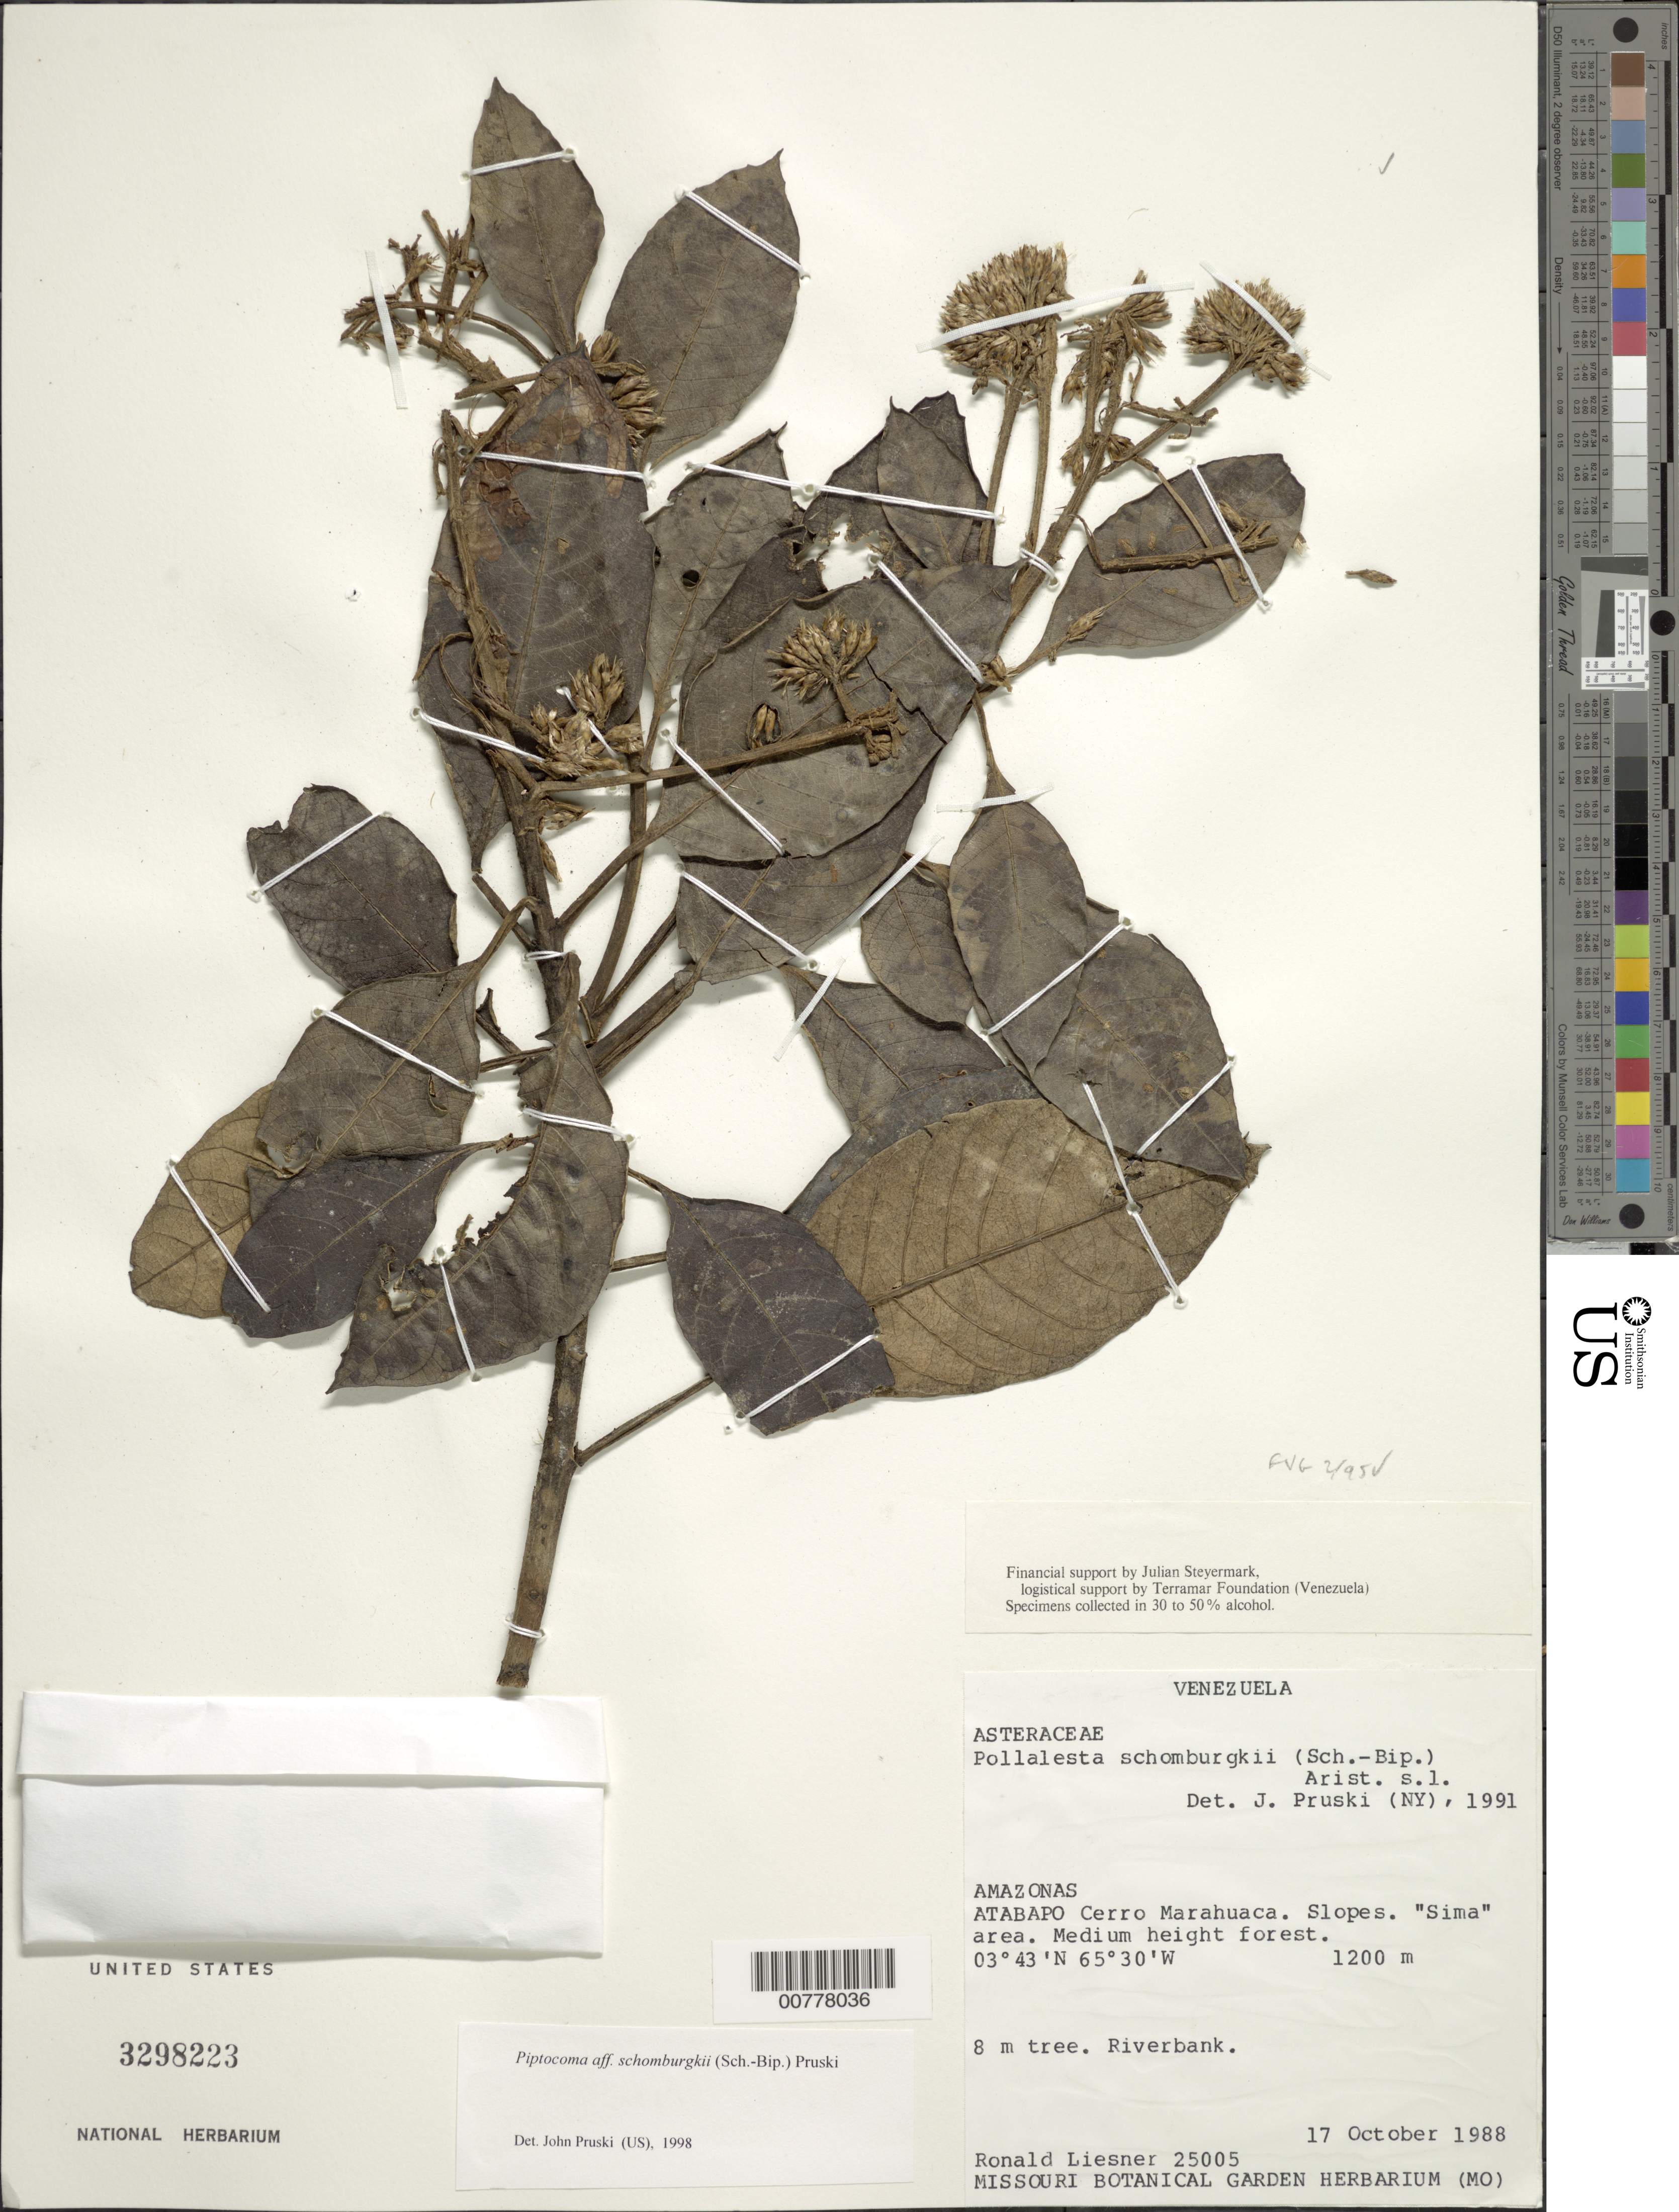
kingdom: Plantae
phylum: Tracheophyta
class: Magnoliopsida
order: Asterales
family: Asteraceae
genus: Piptocoma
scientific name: Piptocoma schomburgkii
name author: (Sch. Bip.) Pruski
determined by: Pruski, J. F.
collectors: R. L. Liesner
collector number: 25005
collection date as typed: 17-Oct-88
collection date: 1988-10-17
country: Venezuela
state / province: Amazonas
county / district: Atabapo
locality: Cerro Marahuaca, "Sima" area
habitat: Slopes; medium height forest, riverbank.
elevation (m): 1200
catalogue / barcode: US 3298223